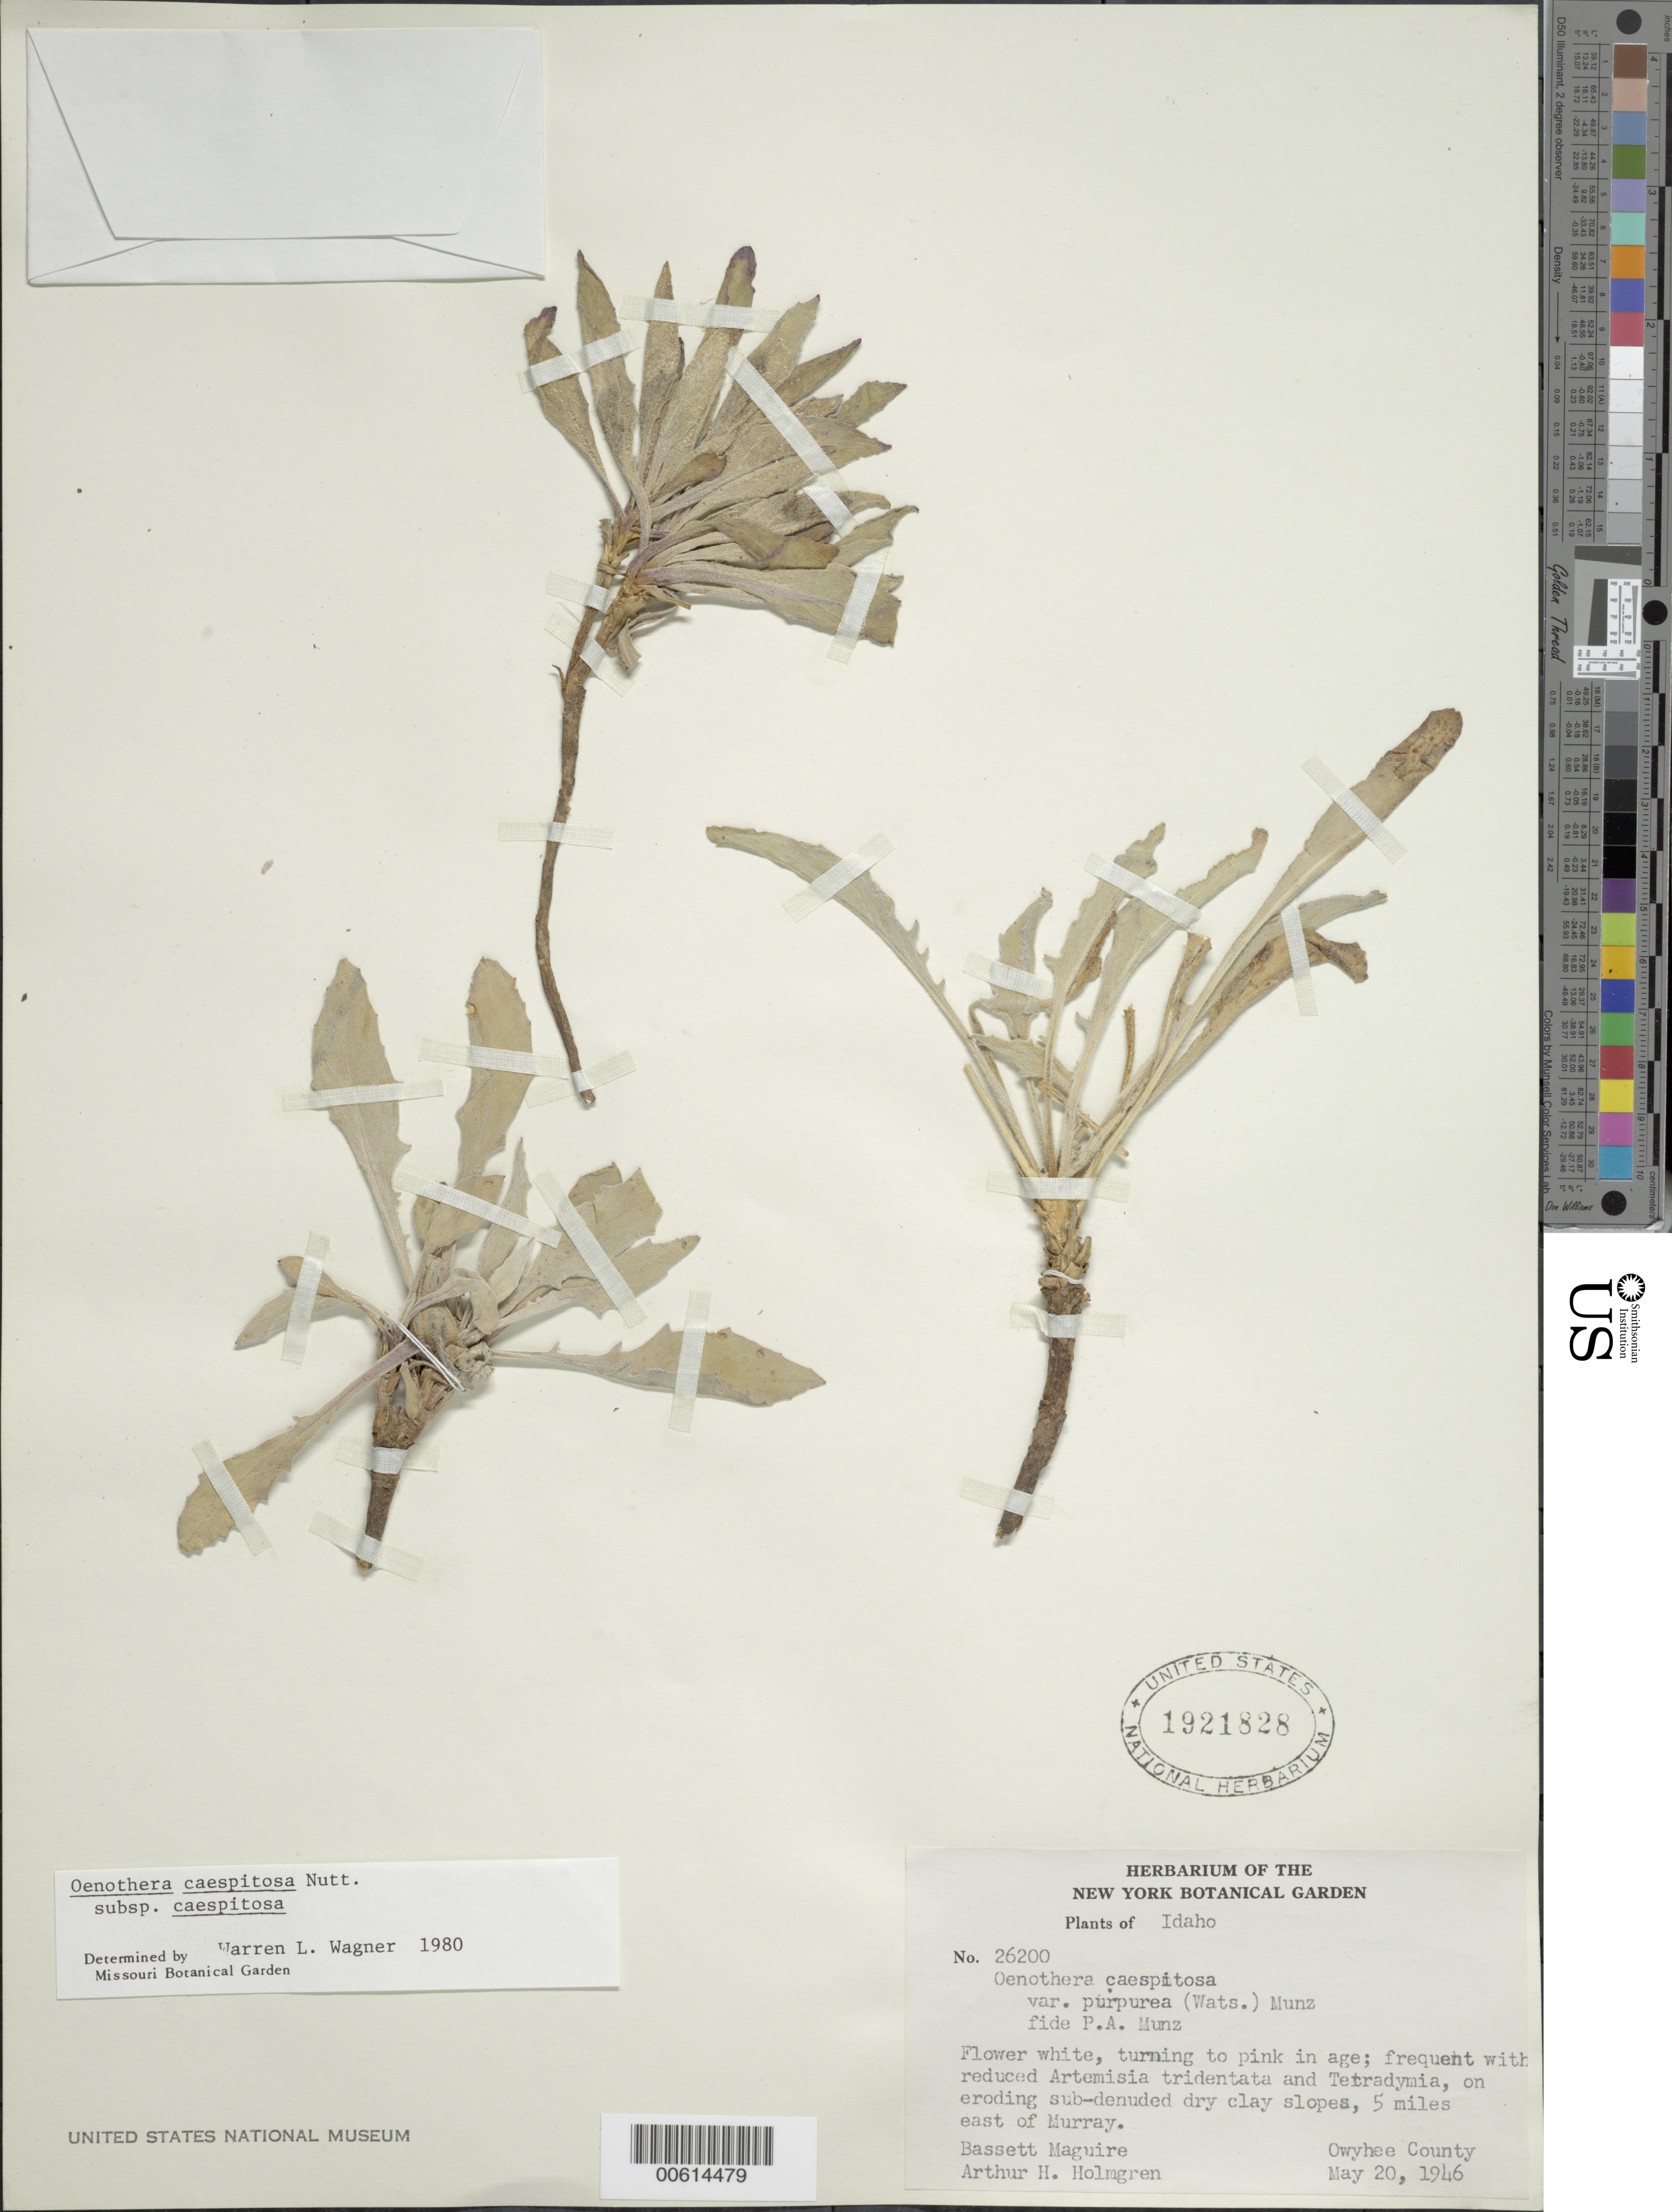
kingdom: Plantae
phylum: Tracheophyta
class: Magnoliopsida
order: Myrtales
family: Onagraceae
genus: Oenothera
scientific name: Oenothera cespitosa subsp. cespitosa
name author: Nutt.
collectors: B. Maguire & A. H. Holmgren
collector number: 26200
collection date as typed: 20 May 1946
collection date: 1946-05-20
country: United States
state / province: Idaho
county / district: Owyhee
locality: E of Murray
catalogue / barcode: US 1921828